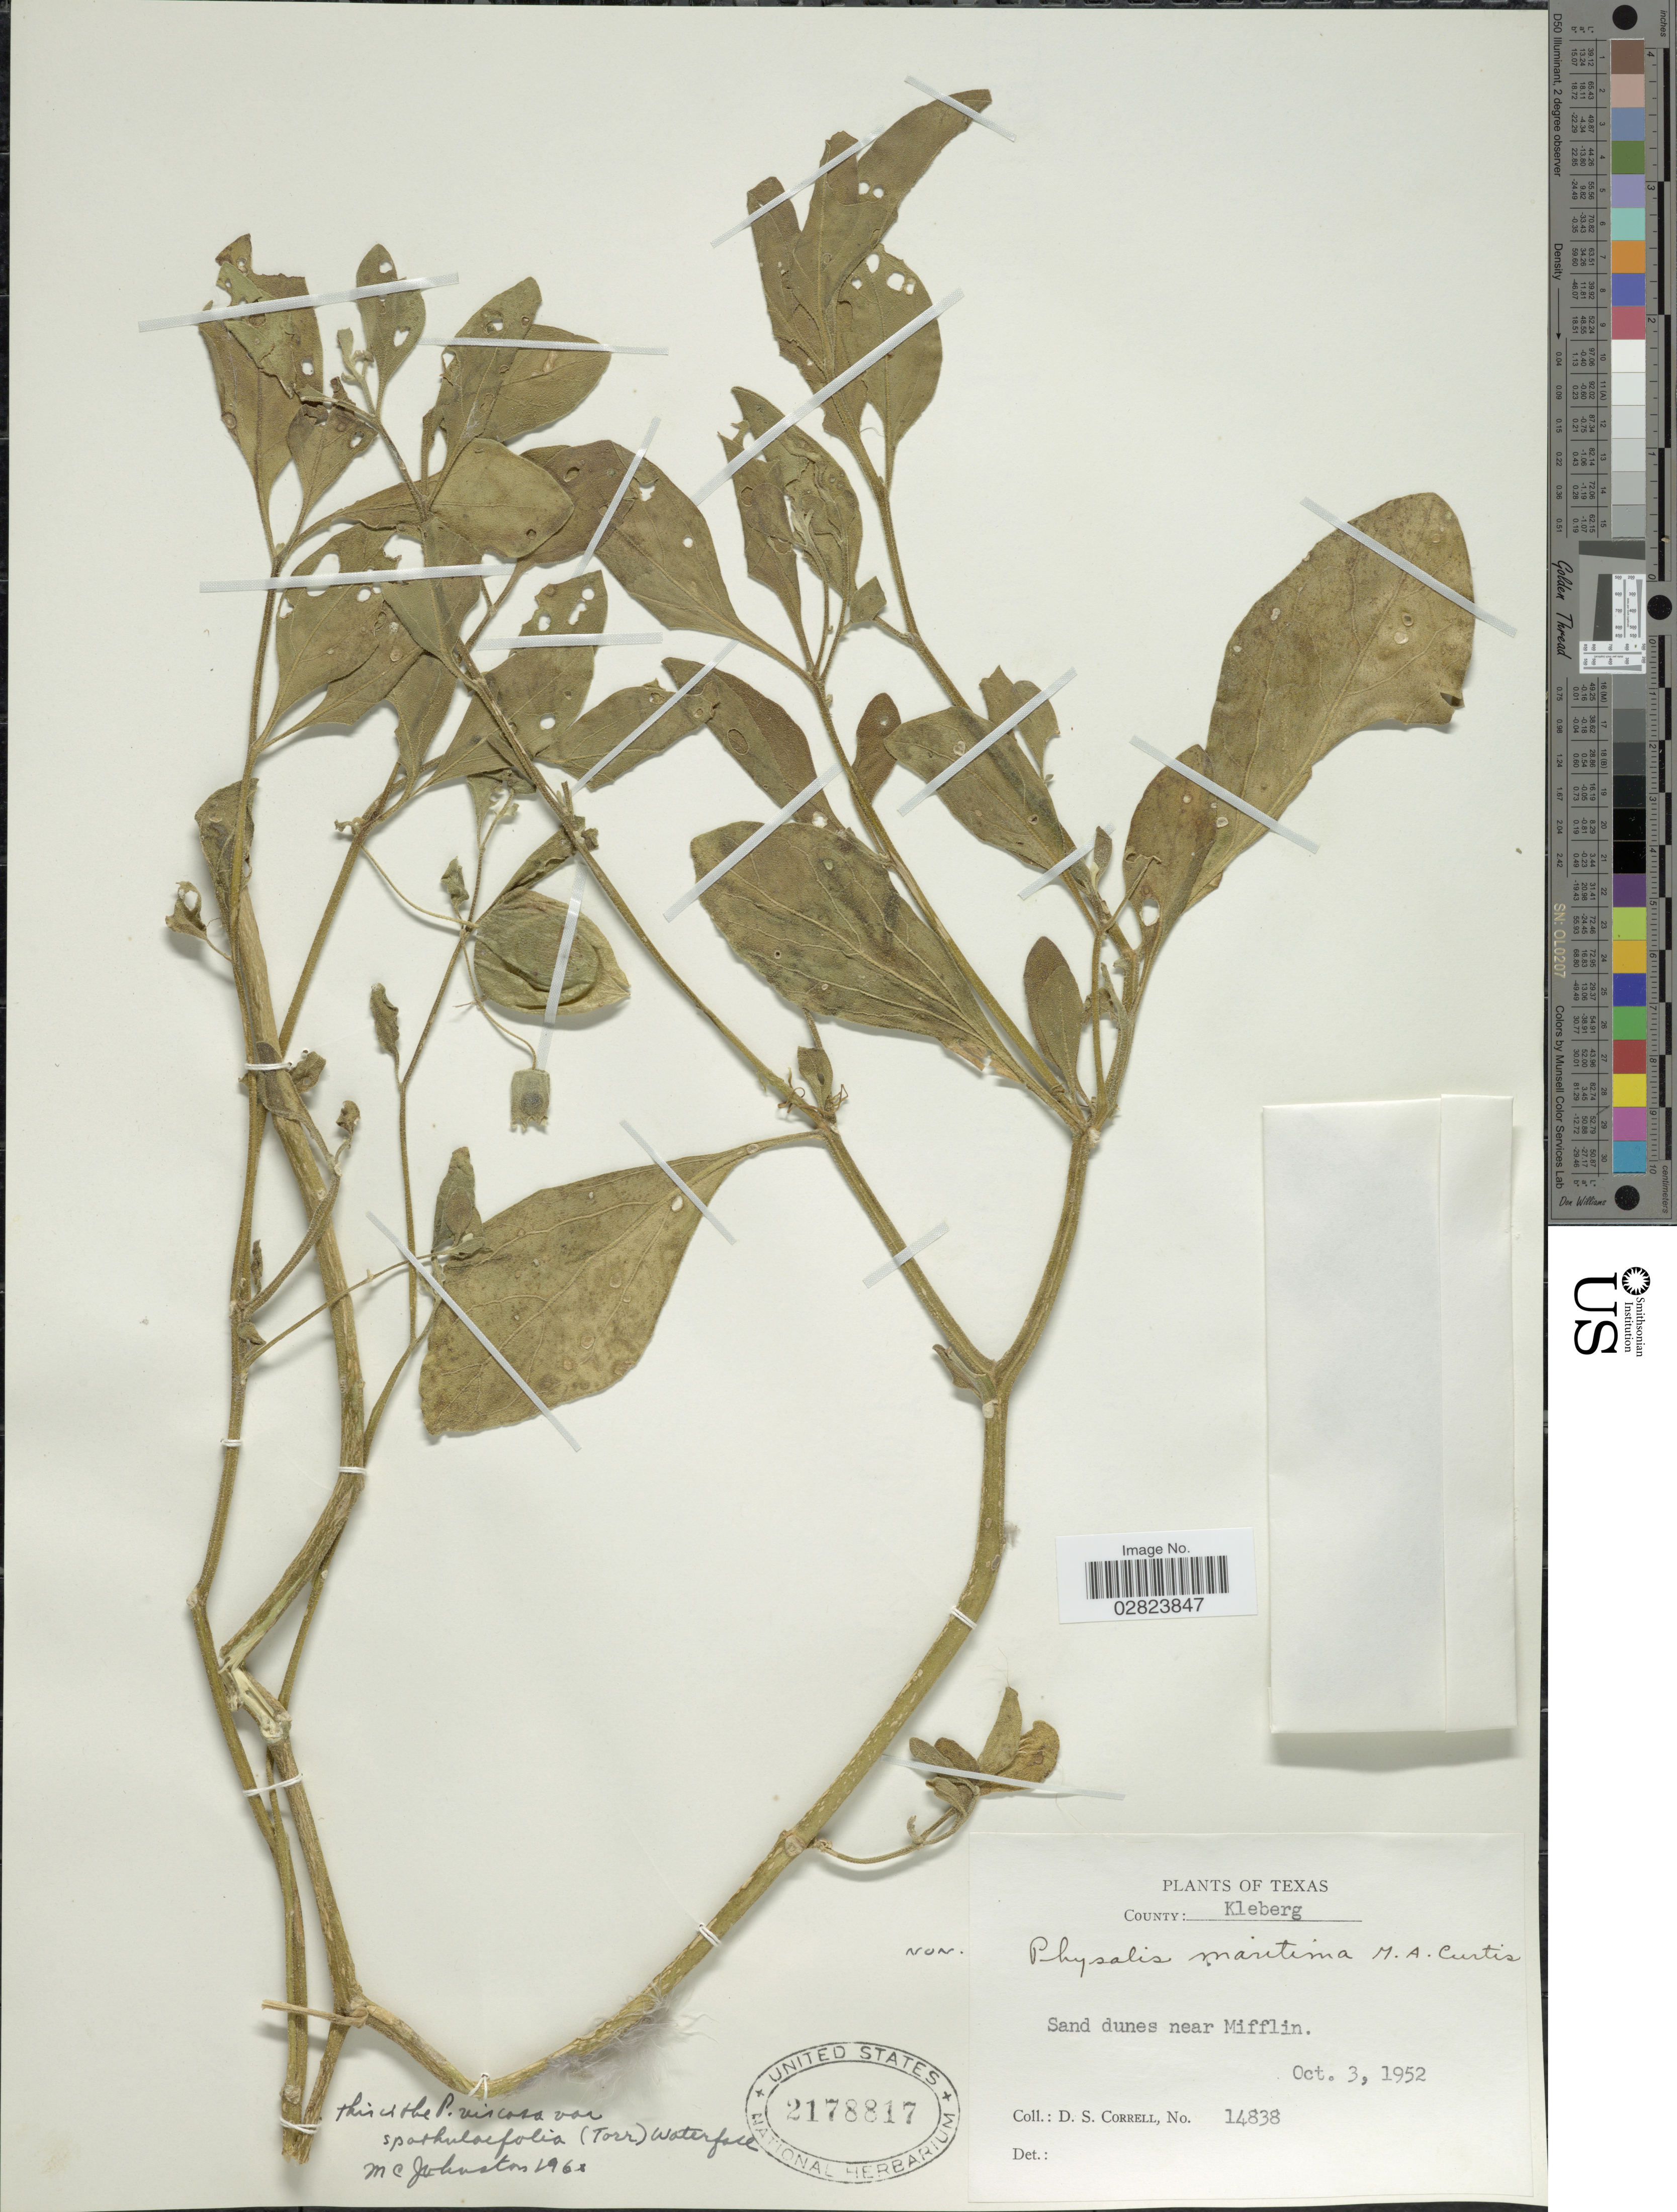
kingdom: Plantae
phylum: Tracheophyta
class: Magnoliopsida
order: Solanales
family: Solanaceae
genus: Physalis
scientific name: Physalis maritima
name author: M.A. Curtis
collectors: D. S. Correll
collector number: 14838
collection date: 1952-10-03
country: United States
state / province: Texas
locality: County: Kleberg. Sand dunes near Mifflin.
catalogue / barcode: US 2178817